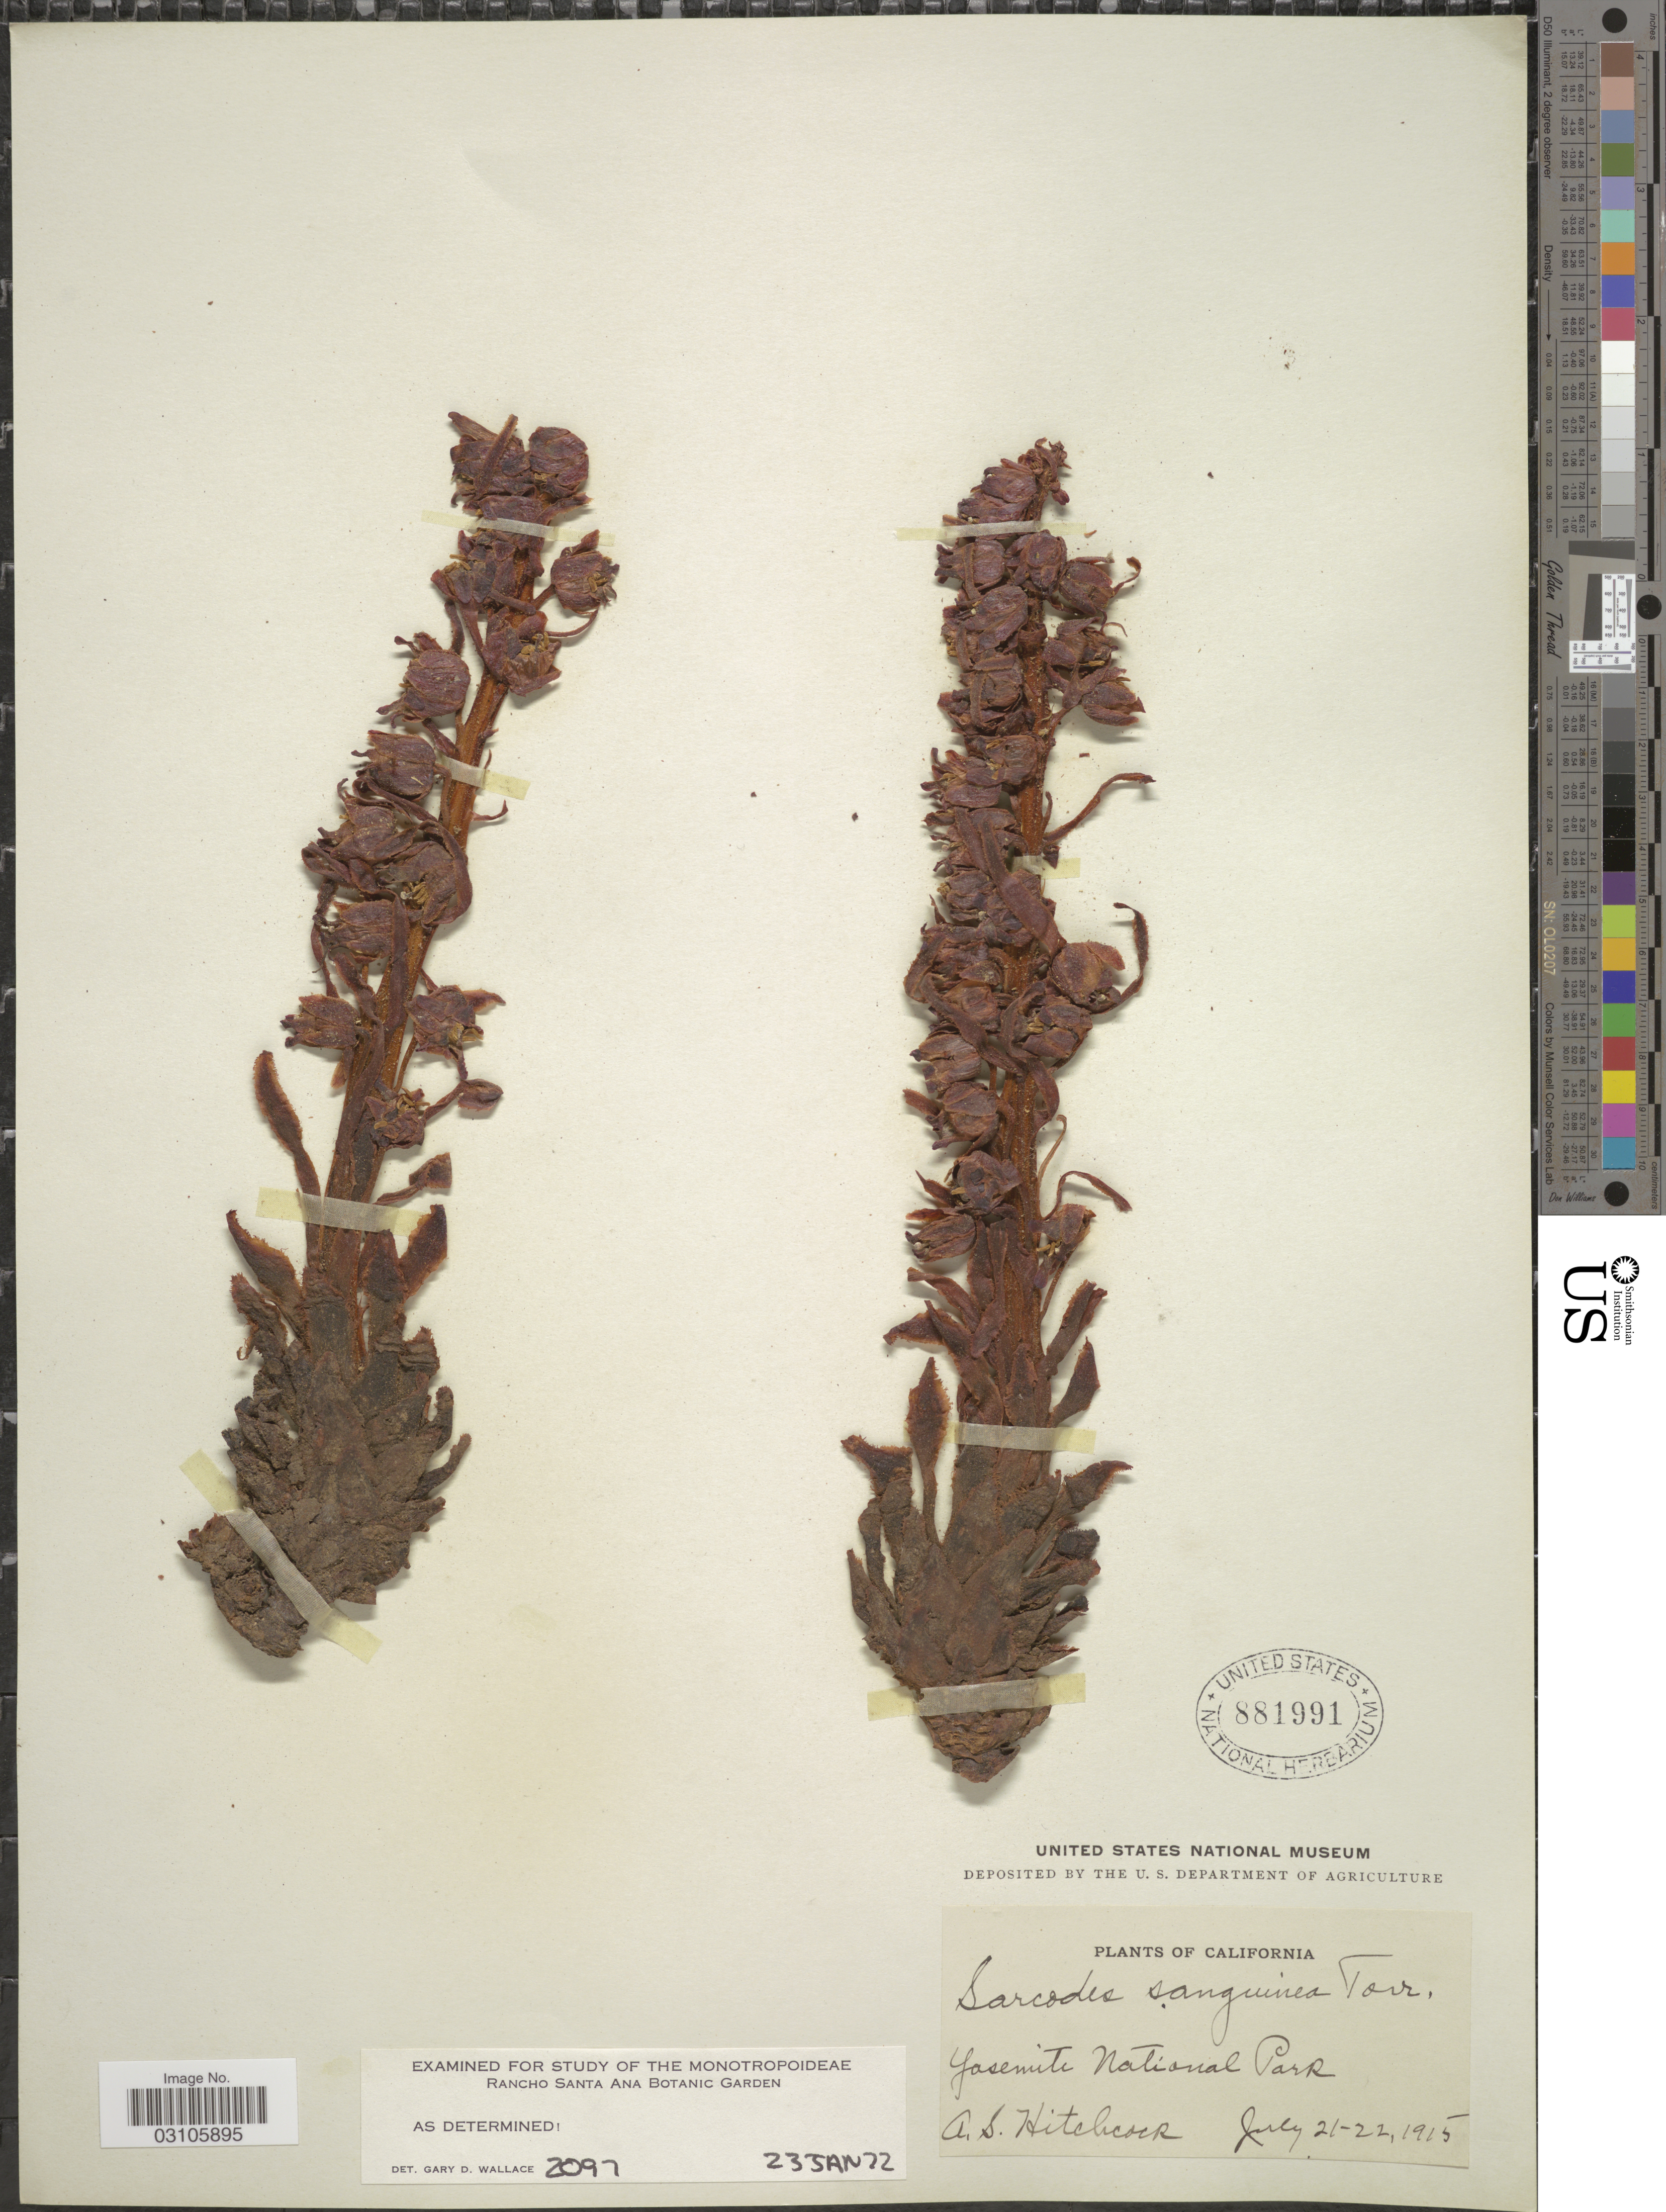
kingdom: Plantae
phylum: Tracheophyta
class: Magnoliopsida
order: Ericales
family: Ericaceae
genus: Sarcodes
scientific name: Sarcodes sanguinea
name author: Torr.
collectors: A. S. Hitchcock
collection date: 1915-07-21/1915-07-22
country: United States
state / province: California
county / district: Mariposa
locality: Yosemite National Park.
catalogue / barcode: US 881991